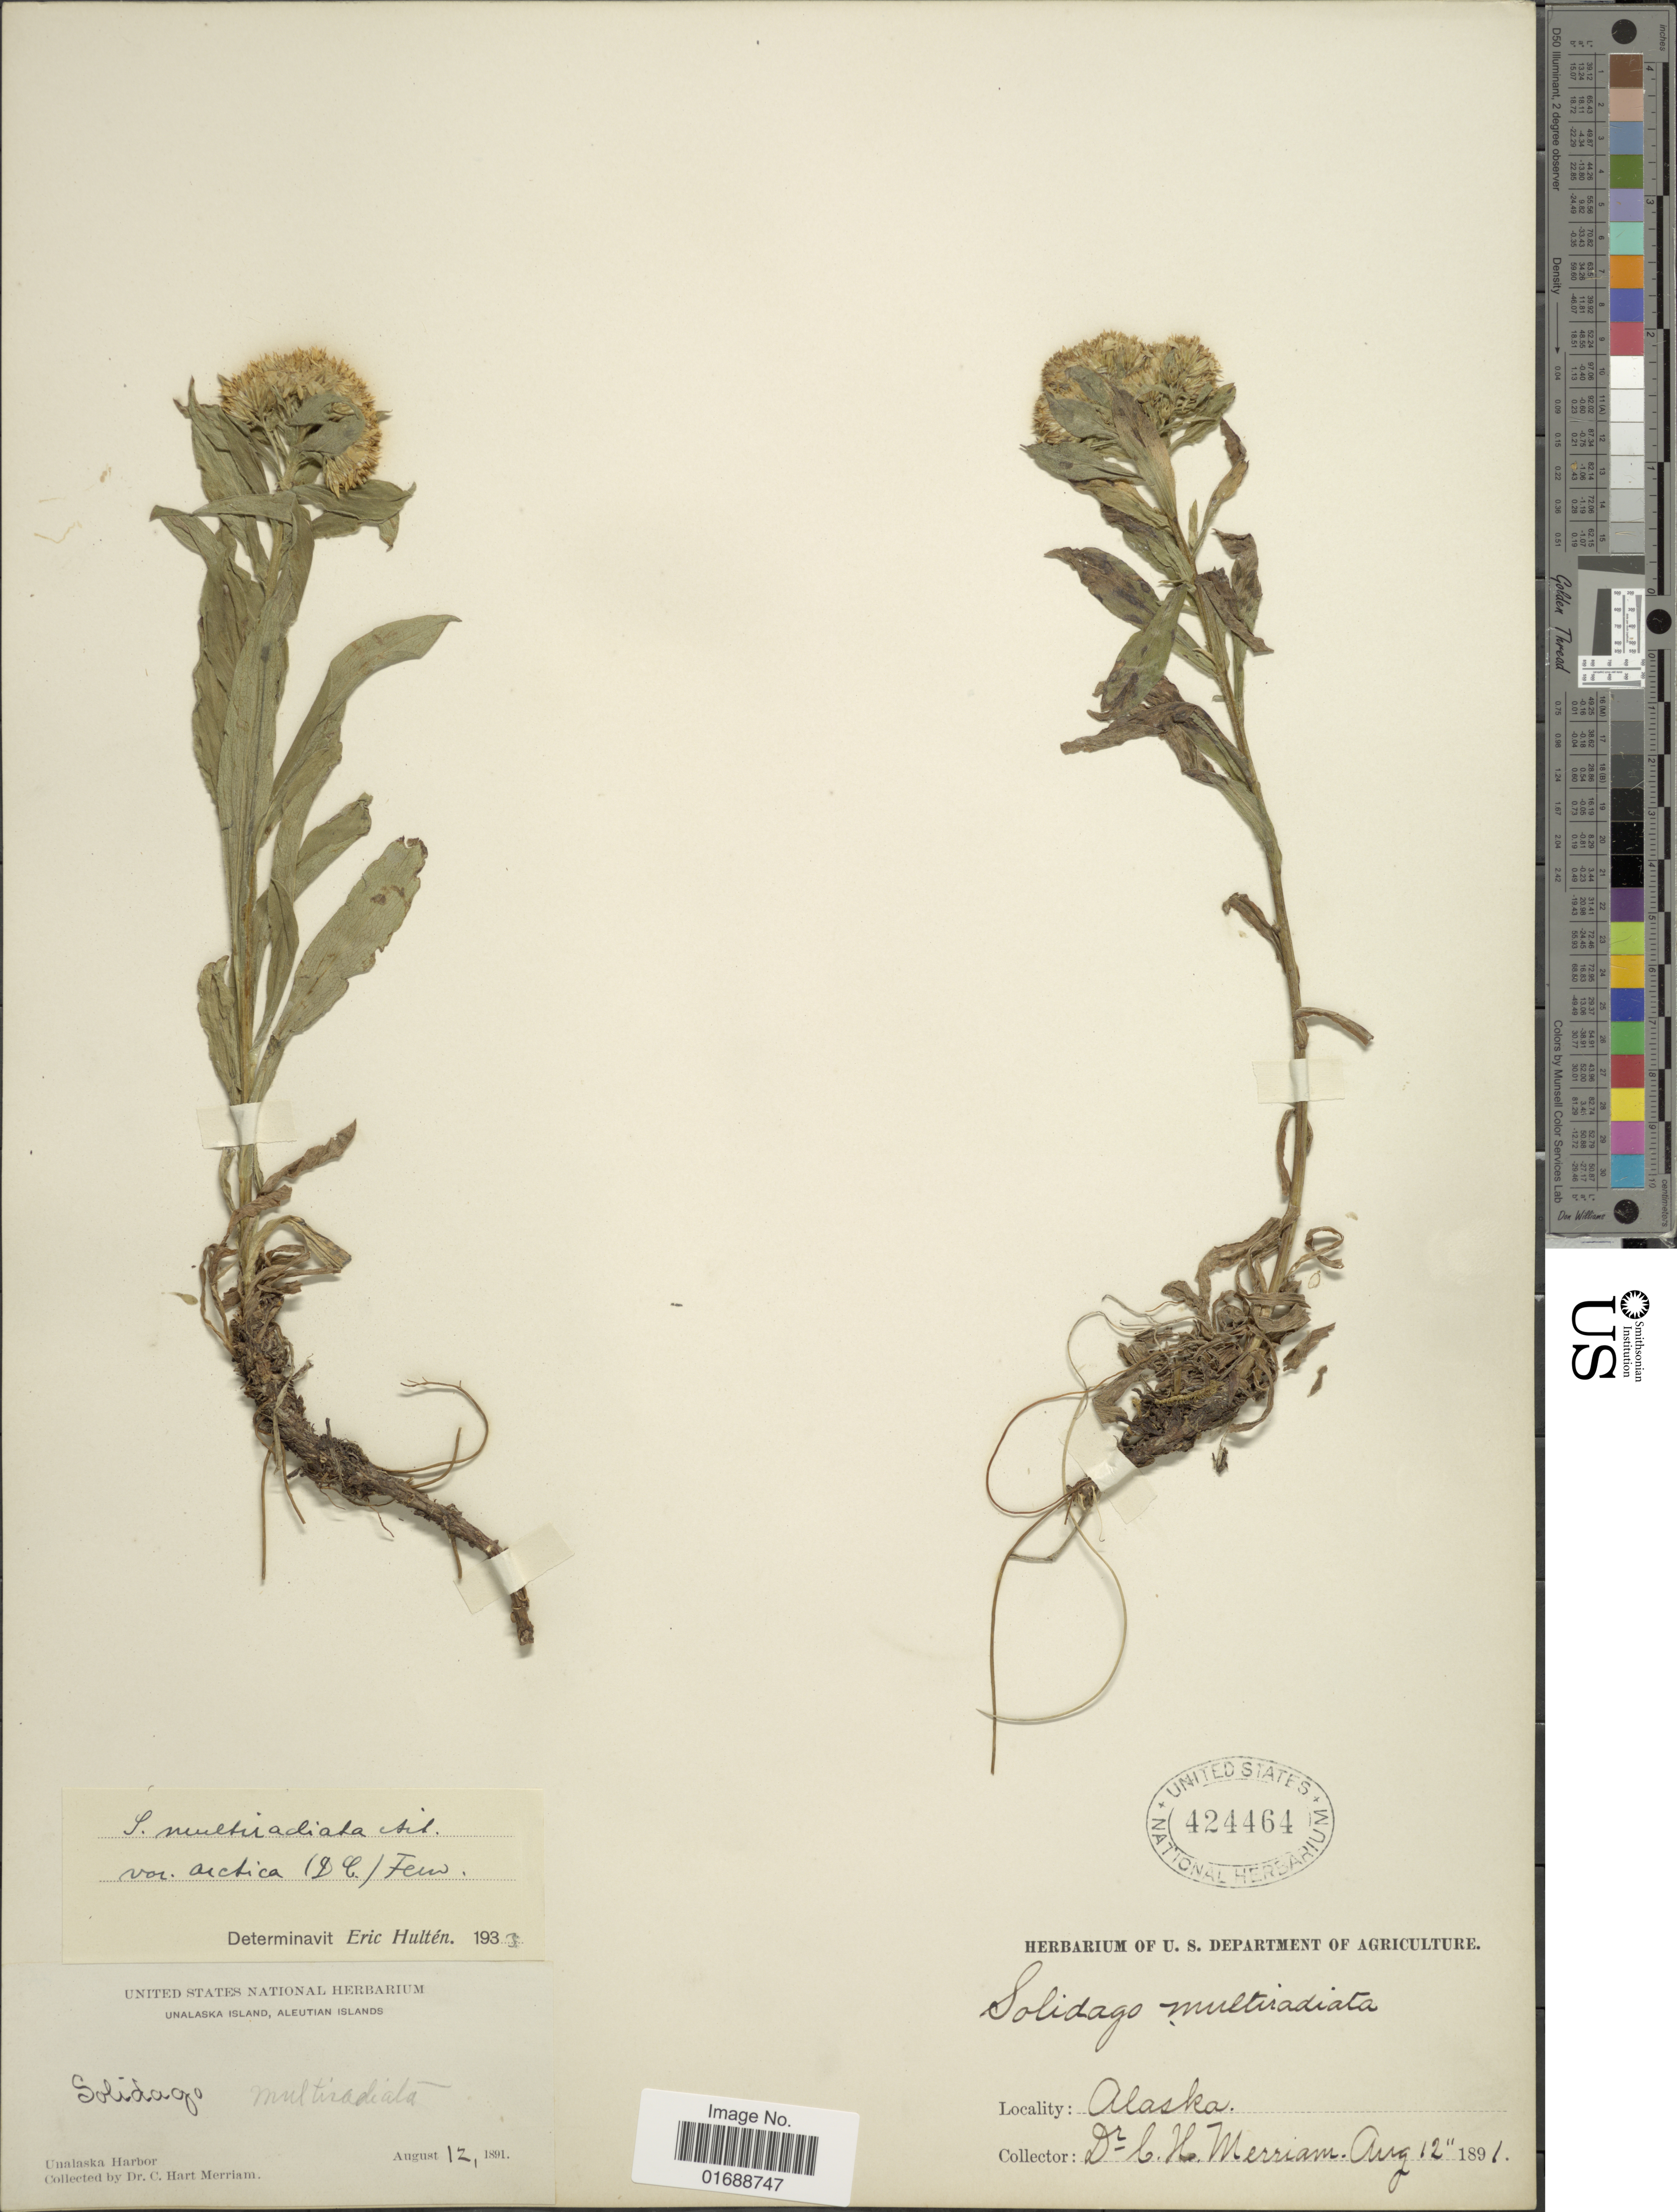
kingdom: Plantae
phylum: Tracheophyta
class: Magnoliopsida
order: Asterales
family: Asteraceae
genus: Solidago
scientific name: Solidago multiradiata var. arctica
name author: (DC.) Fernald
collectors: C. Merriam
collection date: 1891-08-12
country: United States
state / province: Alaska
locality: Unalaska Island, Aleutian Islands, Unalaska Harbor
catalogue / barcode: US 424464